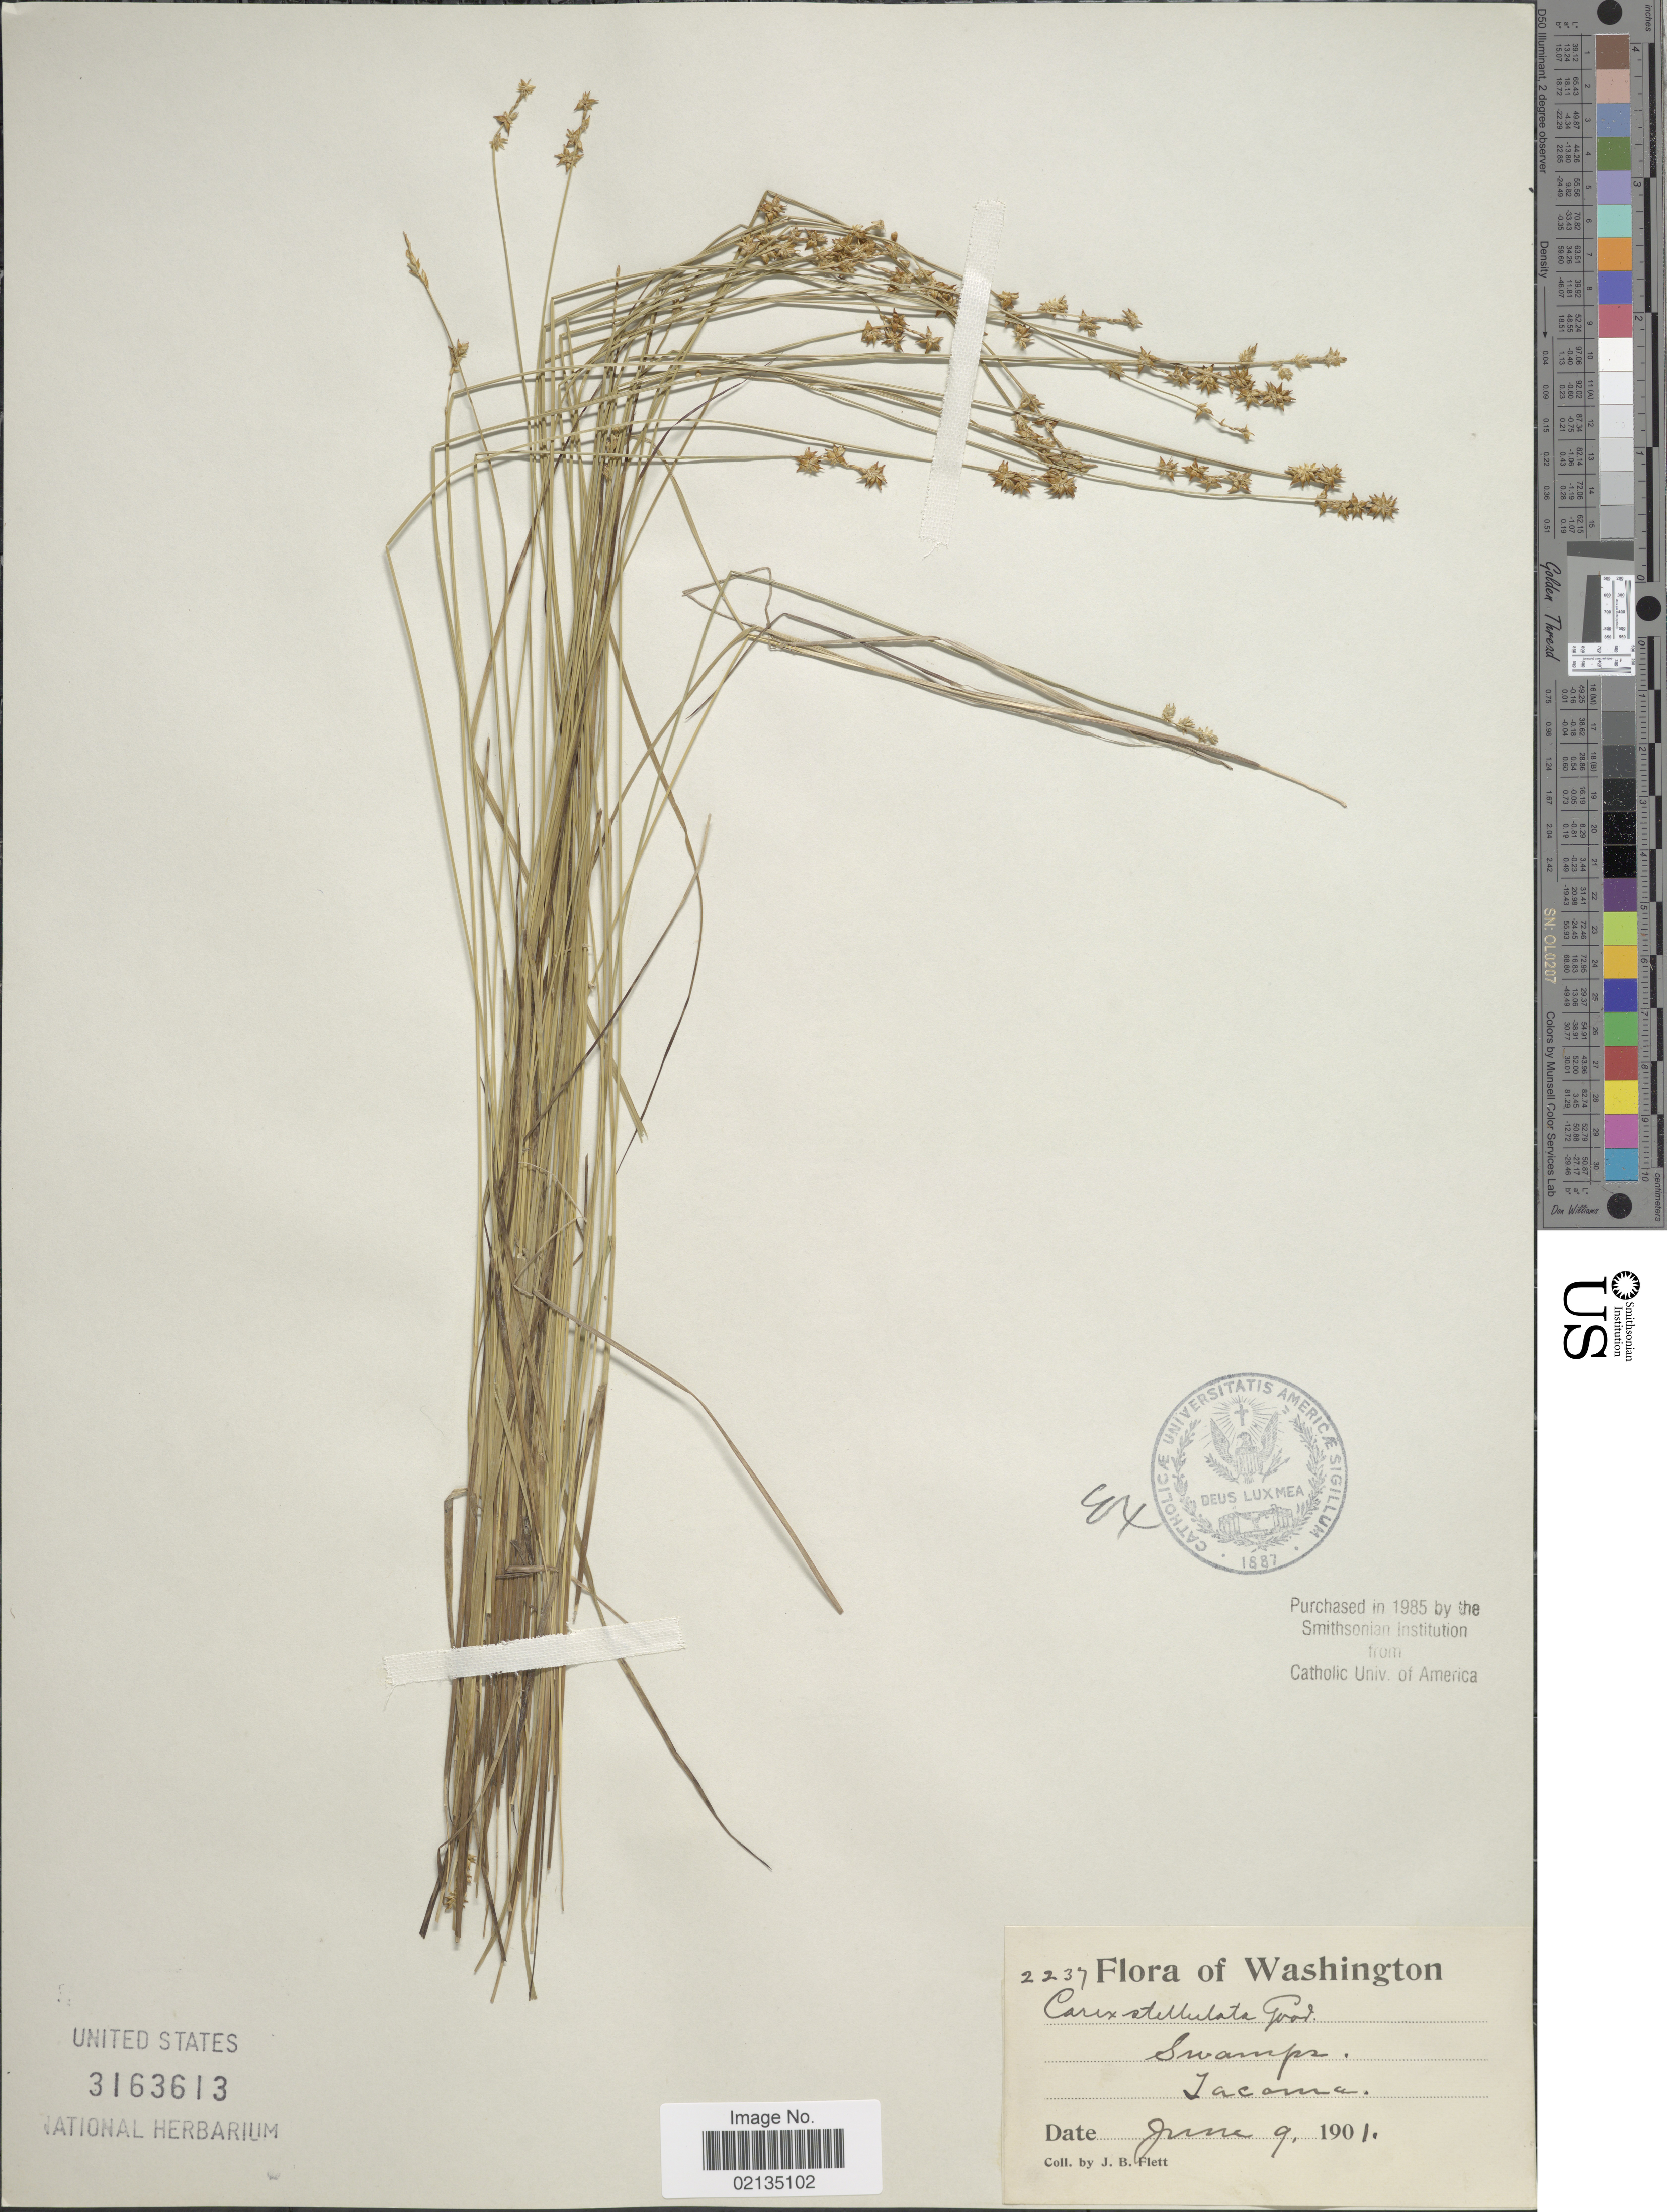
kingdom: Plantae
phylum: Tracheophyta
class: Liliopsida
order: Poales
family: Cyperaceae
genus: Carex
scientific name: Carex echinata subsp. echinata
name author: Murray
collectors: J. Flett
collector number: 2237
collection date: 1901-06-09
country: United States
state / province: Washington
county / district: Pierce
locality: Swamps, Tacoma.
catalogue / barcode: US 3163613